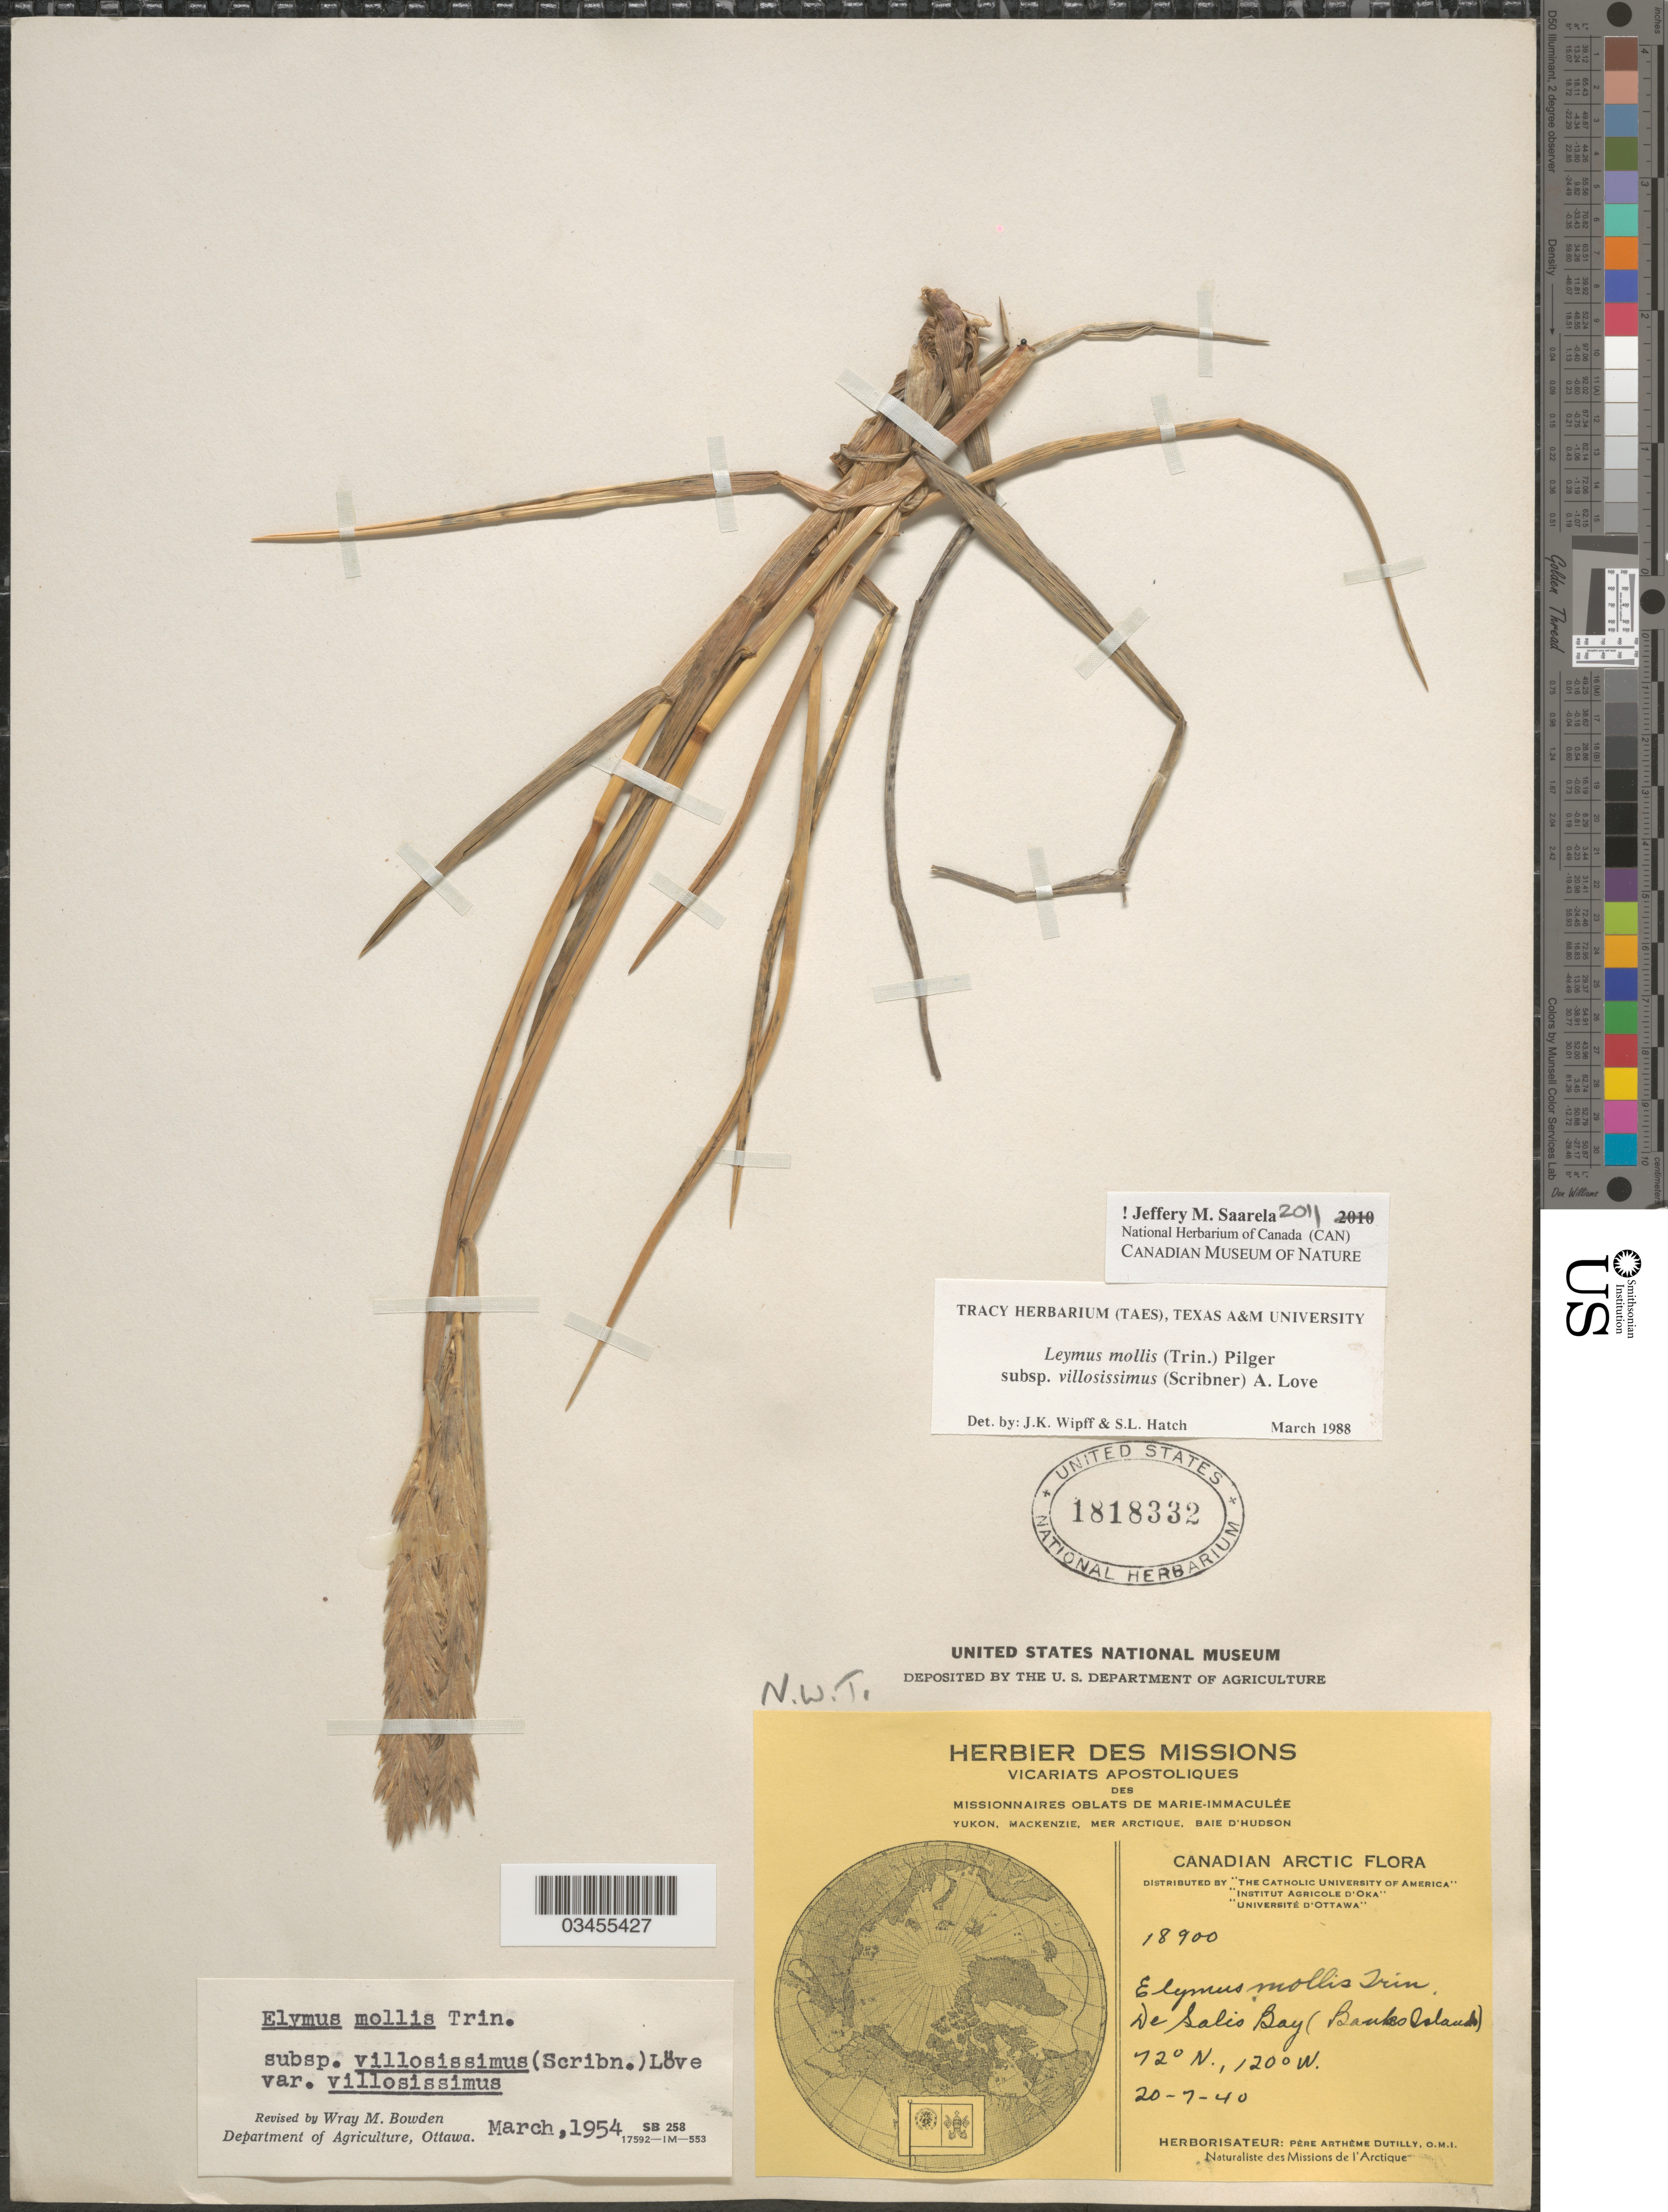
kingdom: Plantae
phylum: Tracheophyta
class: Liliopsida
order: Poales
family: Poaceae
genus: Leymus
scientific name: Leymus mollis subsp. villosissimus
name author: (Scribn.) Á. Löve & D. Löve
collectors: P. Dutilly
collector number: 18900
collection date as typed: Transcribed d/m/y: 20/7/40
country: Canada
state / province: Northwest Territories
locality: Canadian Arctic. De Salis Bay (Banks Island). Missions de l'Arctique.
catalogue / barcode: US 1818332